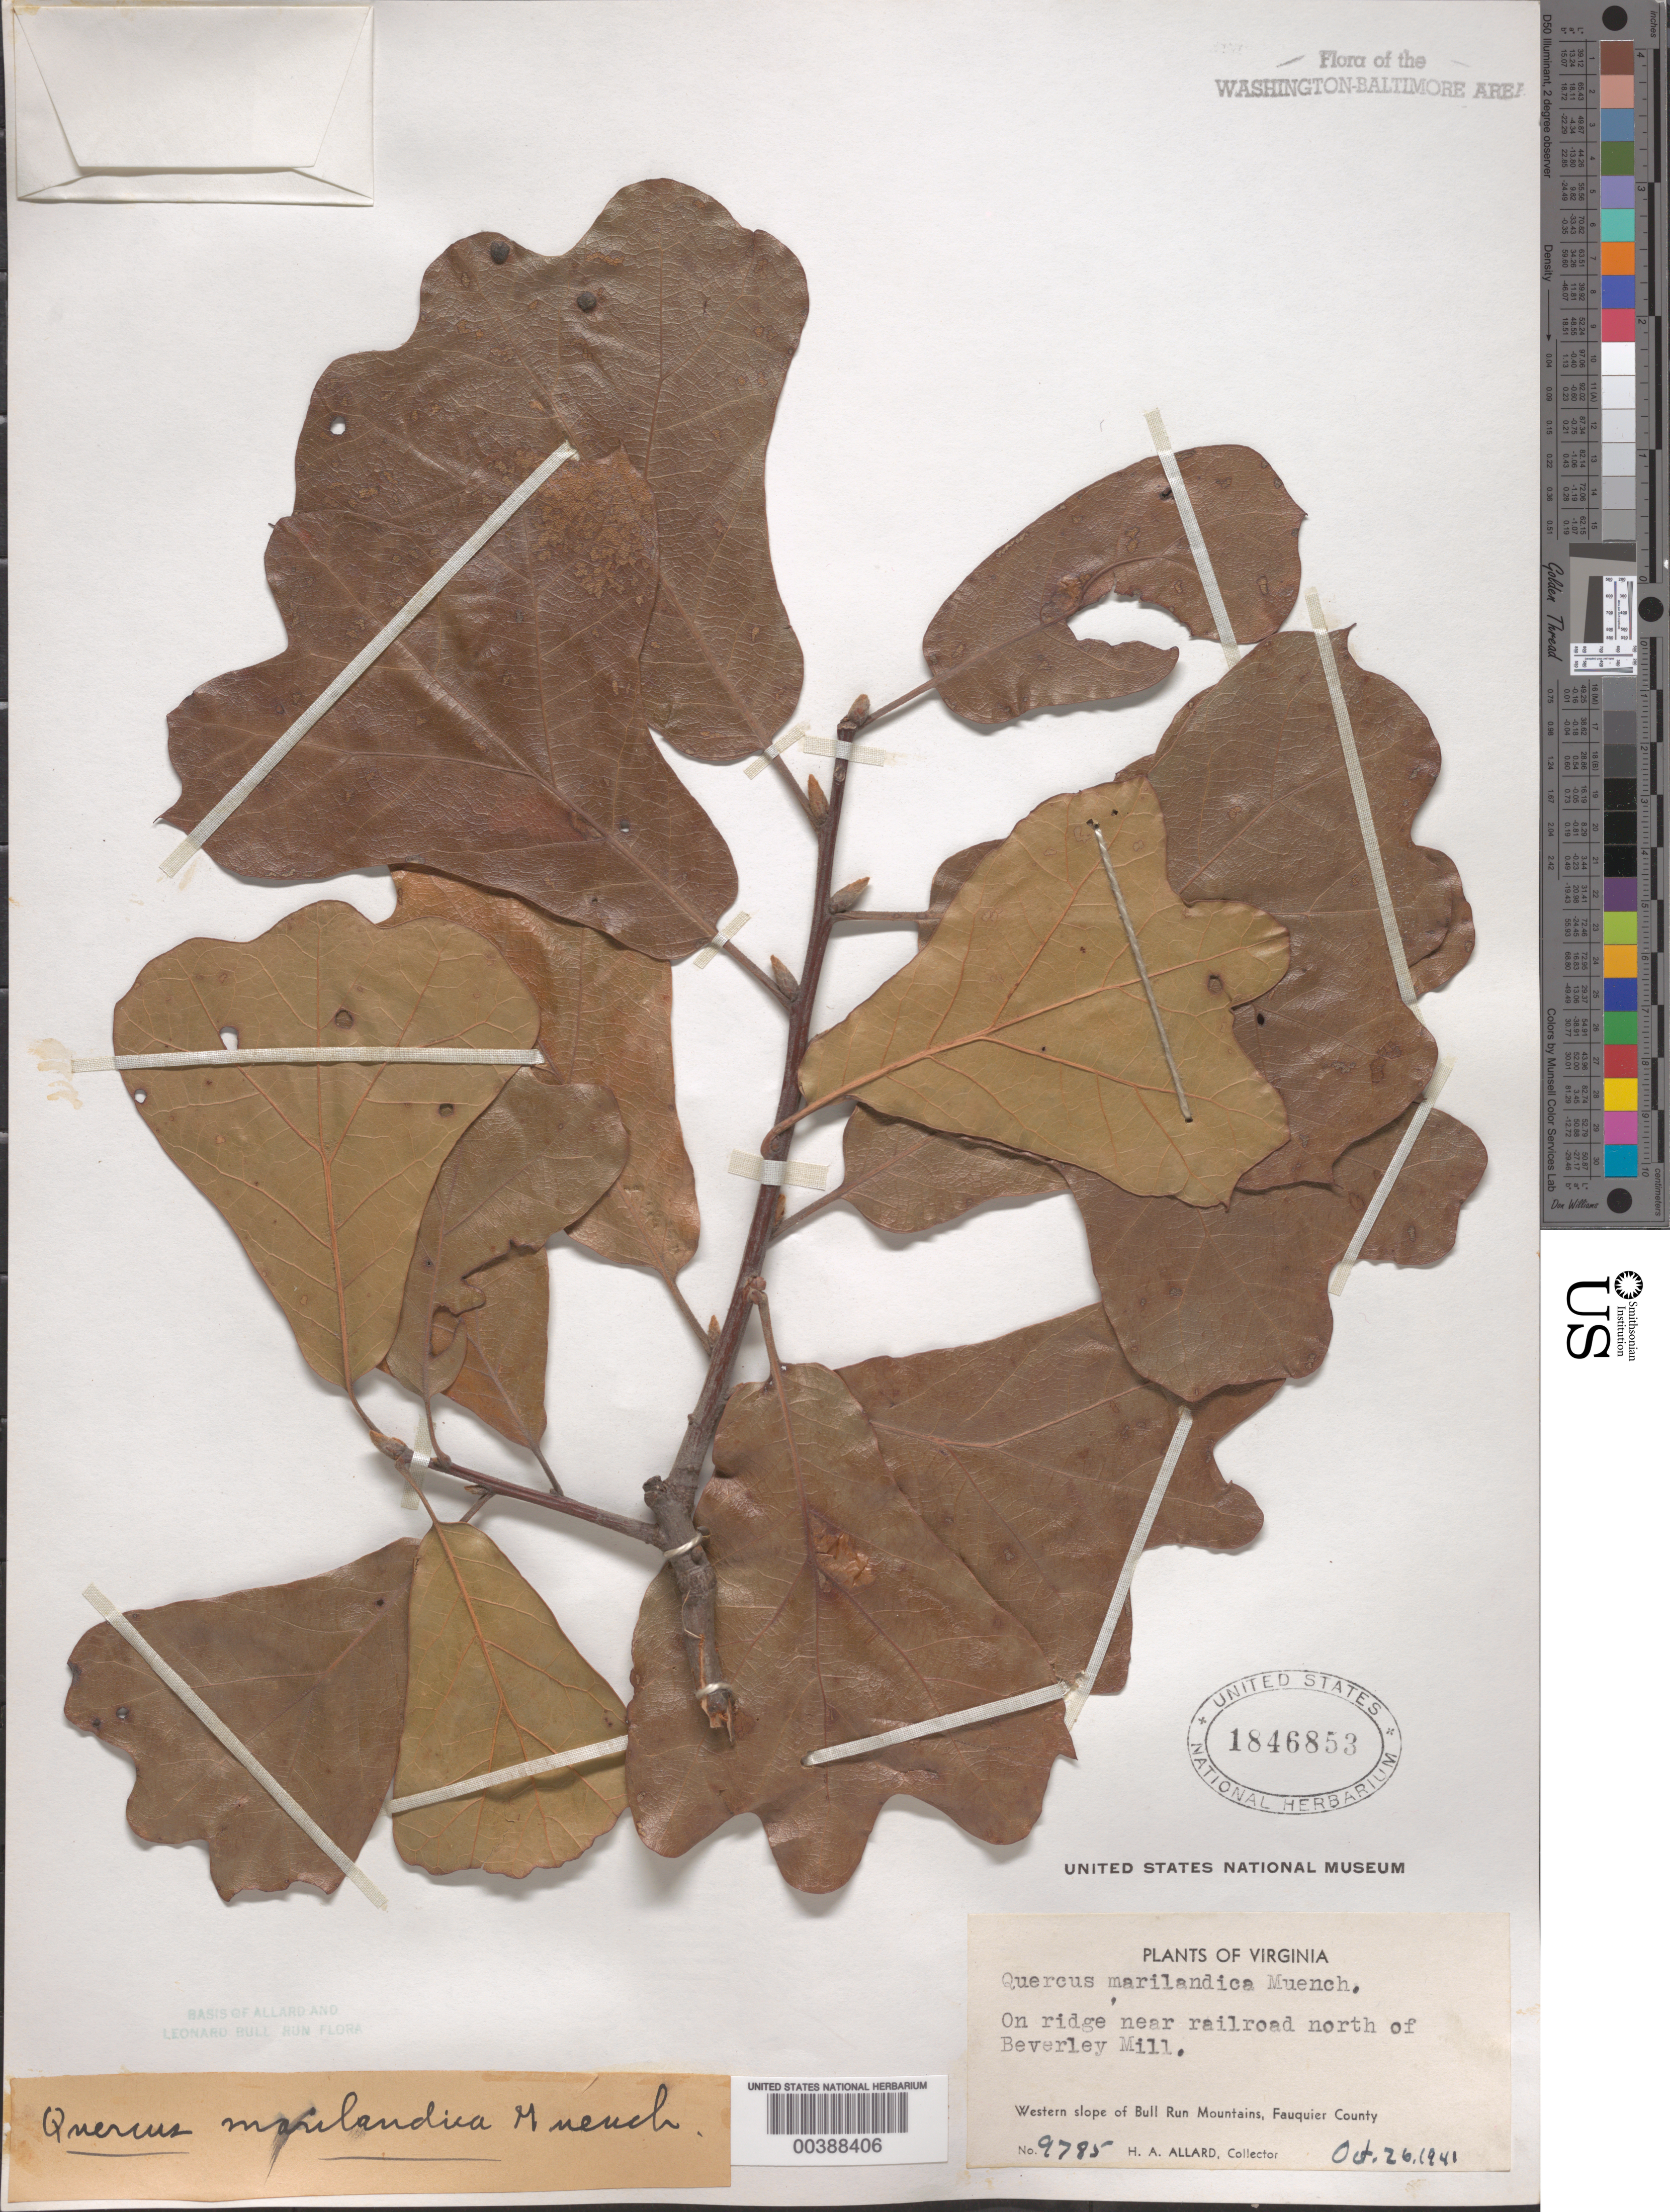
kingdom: Plantae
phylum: Tracheophyta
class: Magnoliopsida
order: Fagales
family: Fagaceae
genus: Quercus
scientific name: Quercus marilandica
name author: (L.) Münchh.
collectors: H. A. Allard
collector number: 9785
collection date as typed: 26 Oct 1941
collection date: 1941-10-26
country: United States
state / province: Virginia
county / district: Fauquier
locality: North of Beverley Mill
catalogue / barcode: US 1846853